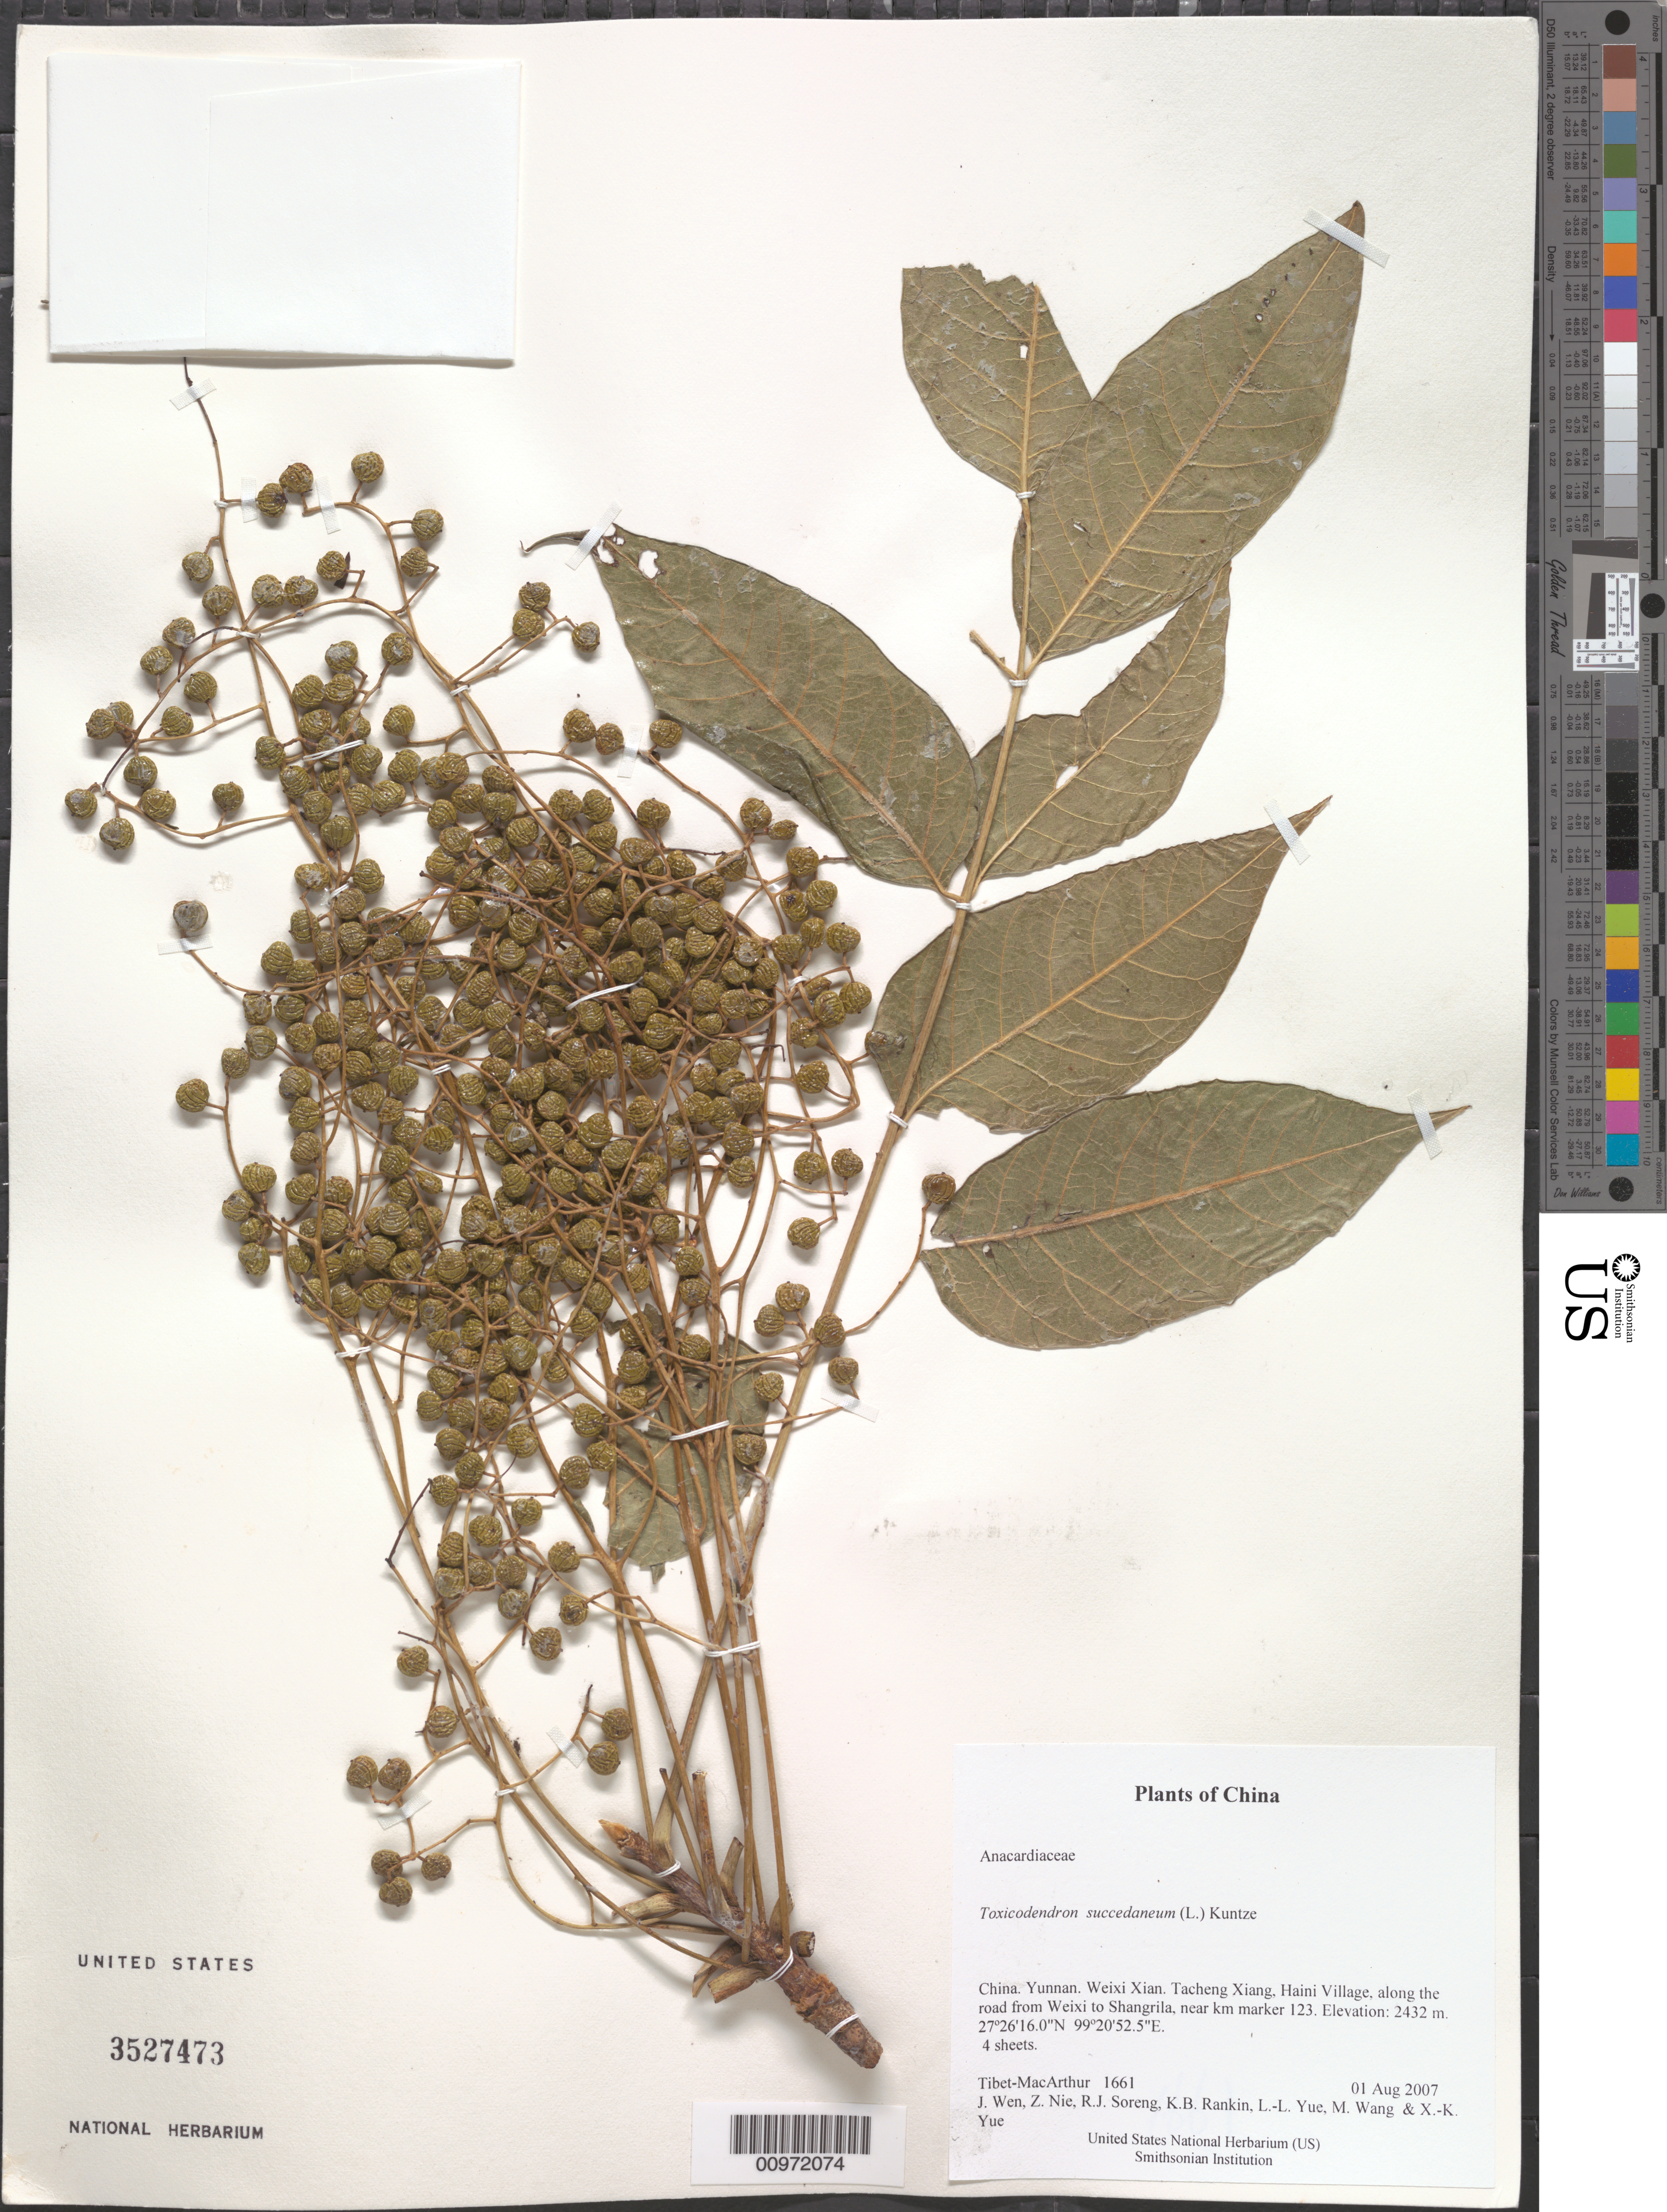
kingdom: Plantae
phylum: Tracheophyta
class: Magnoliopsida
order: Sapindales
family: Anacardiaceae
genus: Toxicodendron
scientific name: Toxicodendron succedaneum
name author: (L.) Kuntze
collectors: Tibet-MacArthur, J. Wen, Z. Nie, R. J. Soreng, K. Rankin, L. Yue, M. Wang & X. Yue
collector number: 1661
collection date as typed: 01 Aug 2007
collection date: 2007-08-01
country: China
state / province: Yunnan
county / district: Weixi Xian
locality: Tacheng Xiang, Haini Village, along the road from Weixi to Shangrila, near km marker 123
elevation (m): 2432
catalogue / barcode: US 3527473